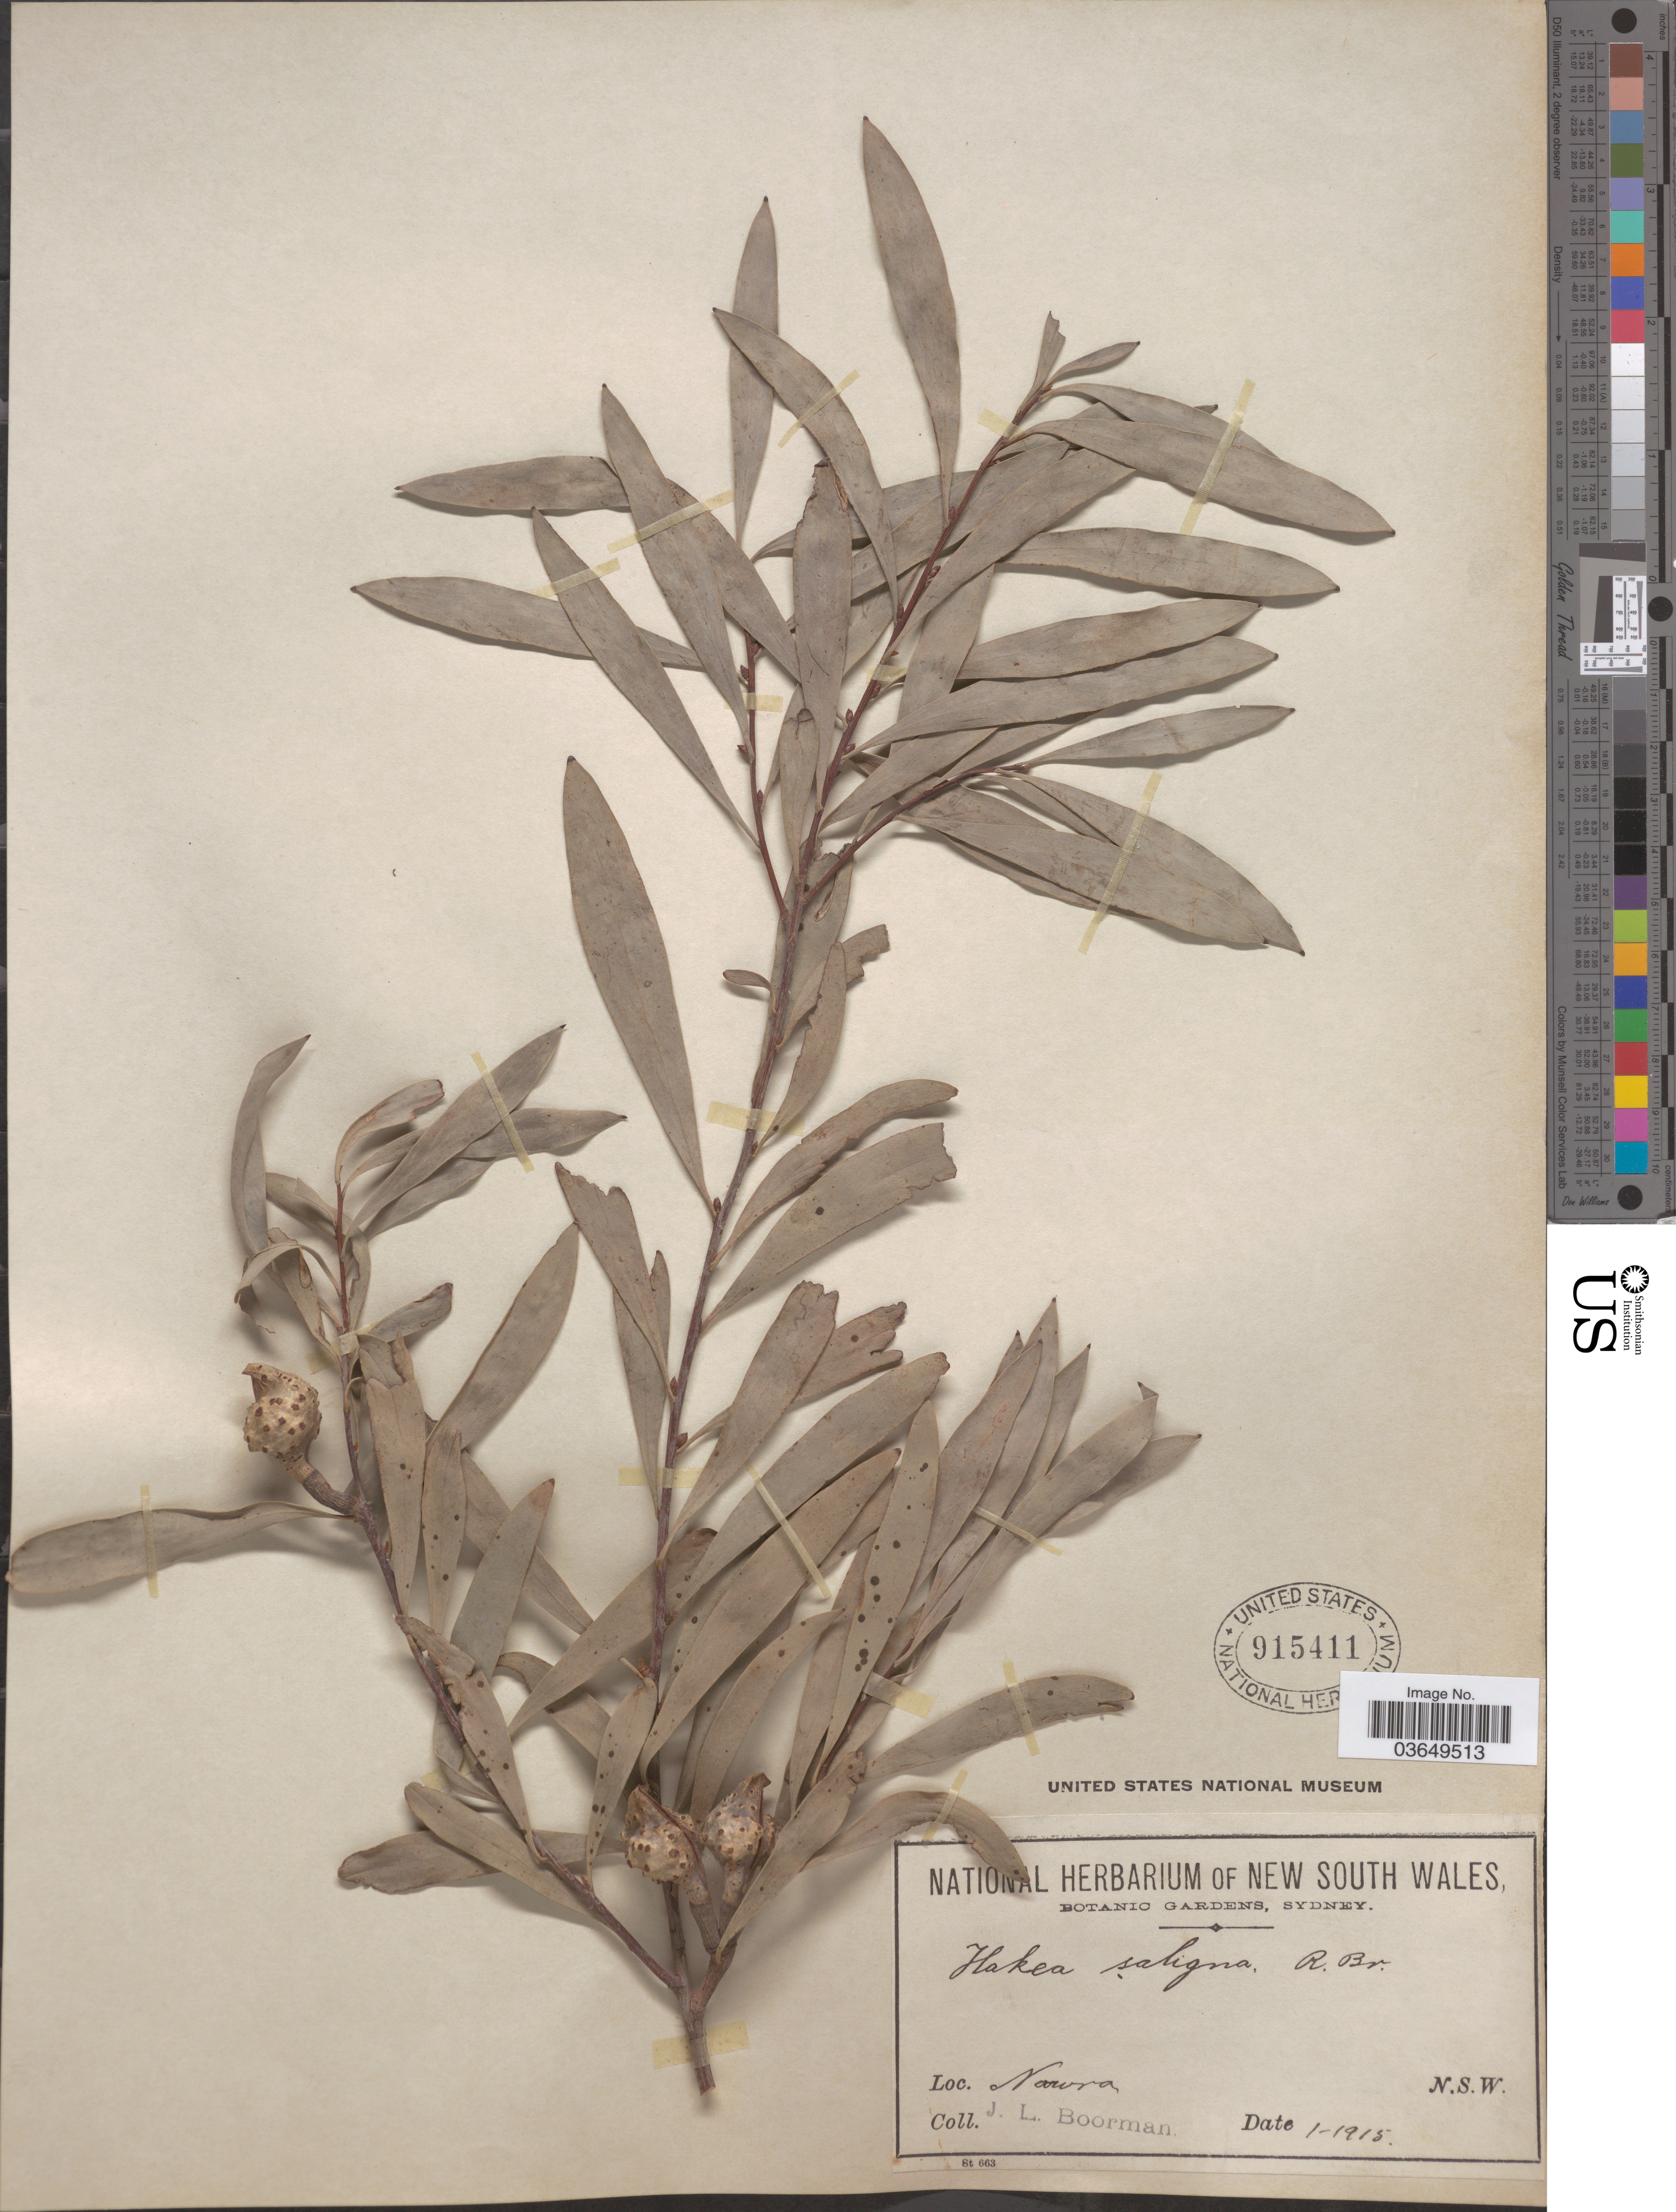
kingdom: Plantae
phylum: Tracheophyta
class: Magnoliopsida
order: Proteales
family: Proteaceae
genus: Hakea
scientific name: Hakea saligna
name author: (Andrews) Knight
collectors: J. Boorman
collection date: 1915-01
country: Australia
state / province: New South Wales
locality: Nowra.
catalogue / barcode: US 915411